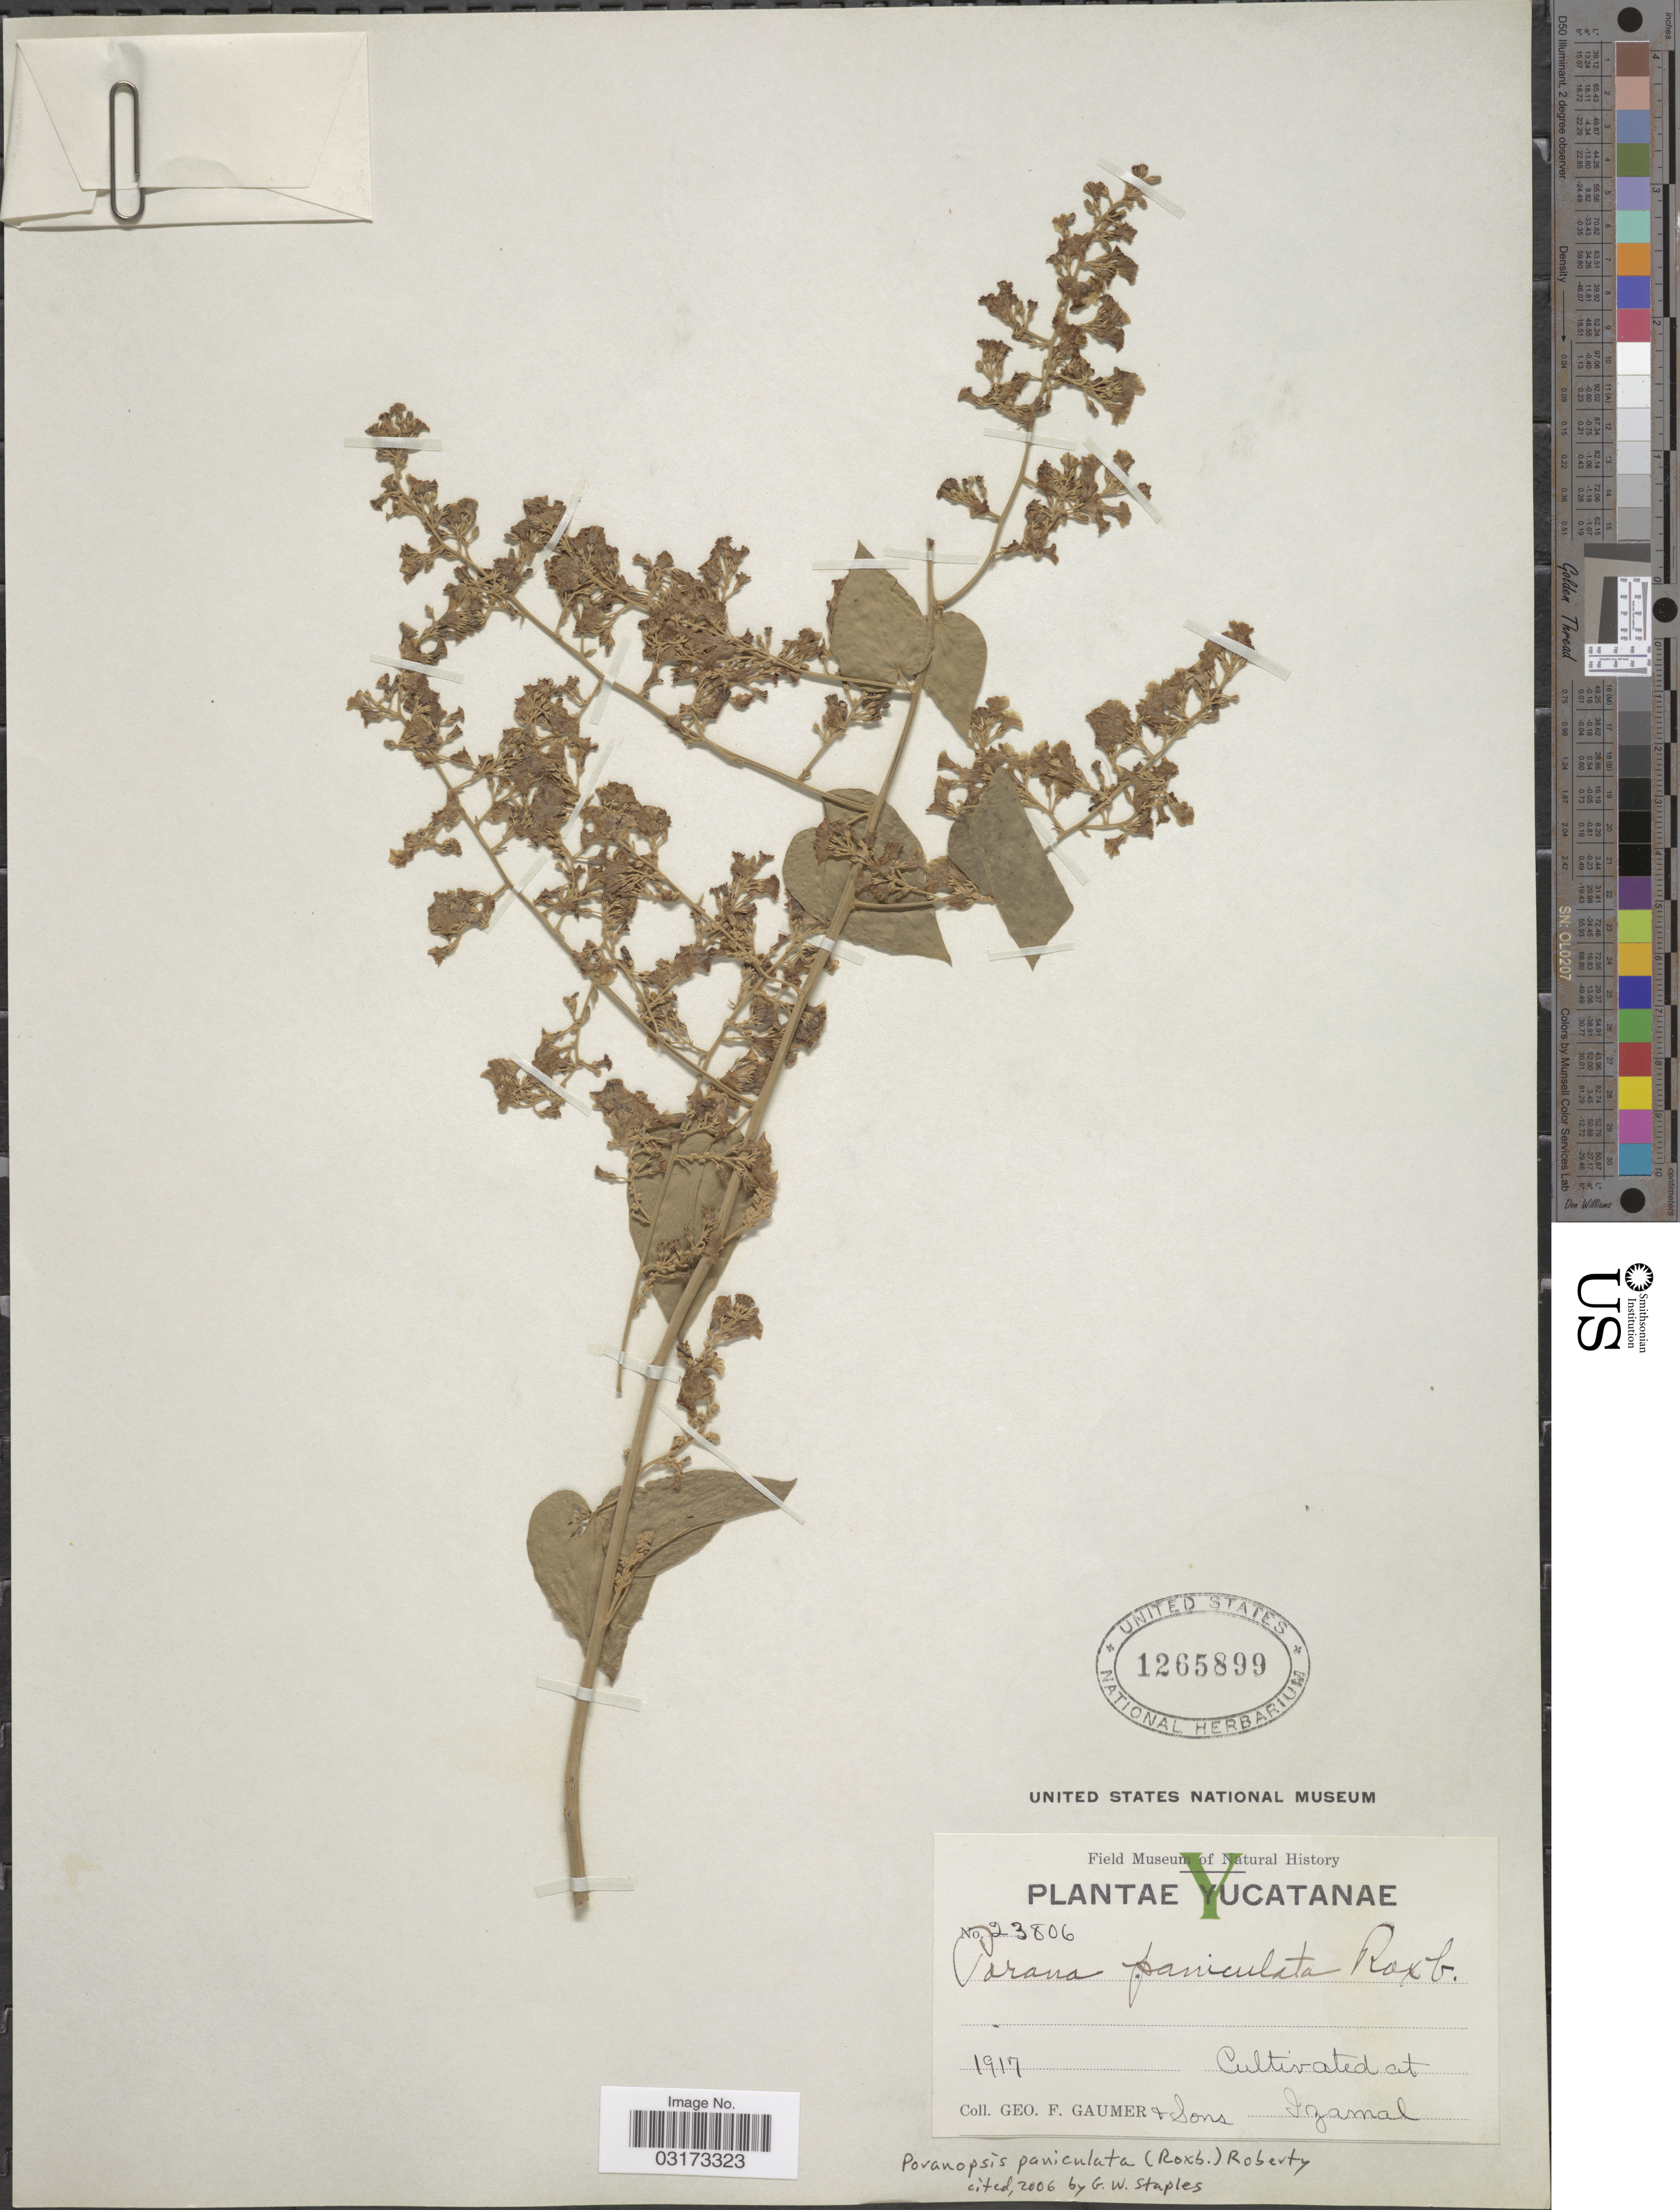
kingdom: Plantae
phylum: Tracheophyta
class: Magnoliopsida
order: Solanales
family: Convolvulaceae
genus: Poranopsis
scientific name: Poranopsis paniculata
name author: (Roxb.) Roberty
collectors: G. F. Gaumer & Sons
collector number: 23806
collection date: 1917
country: Mexico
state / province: Yucatán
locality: Izamal.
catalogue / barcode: US 1265899